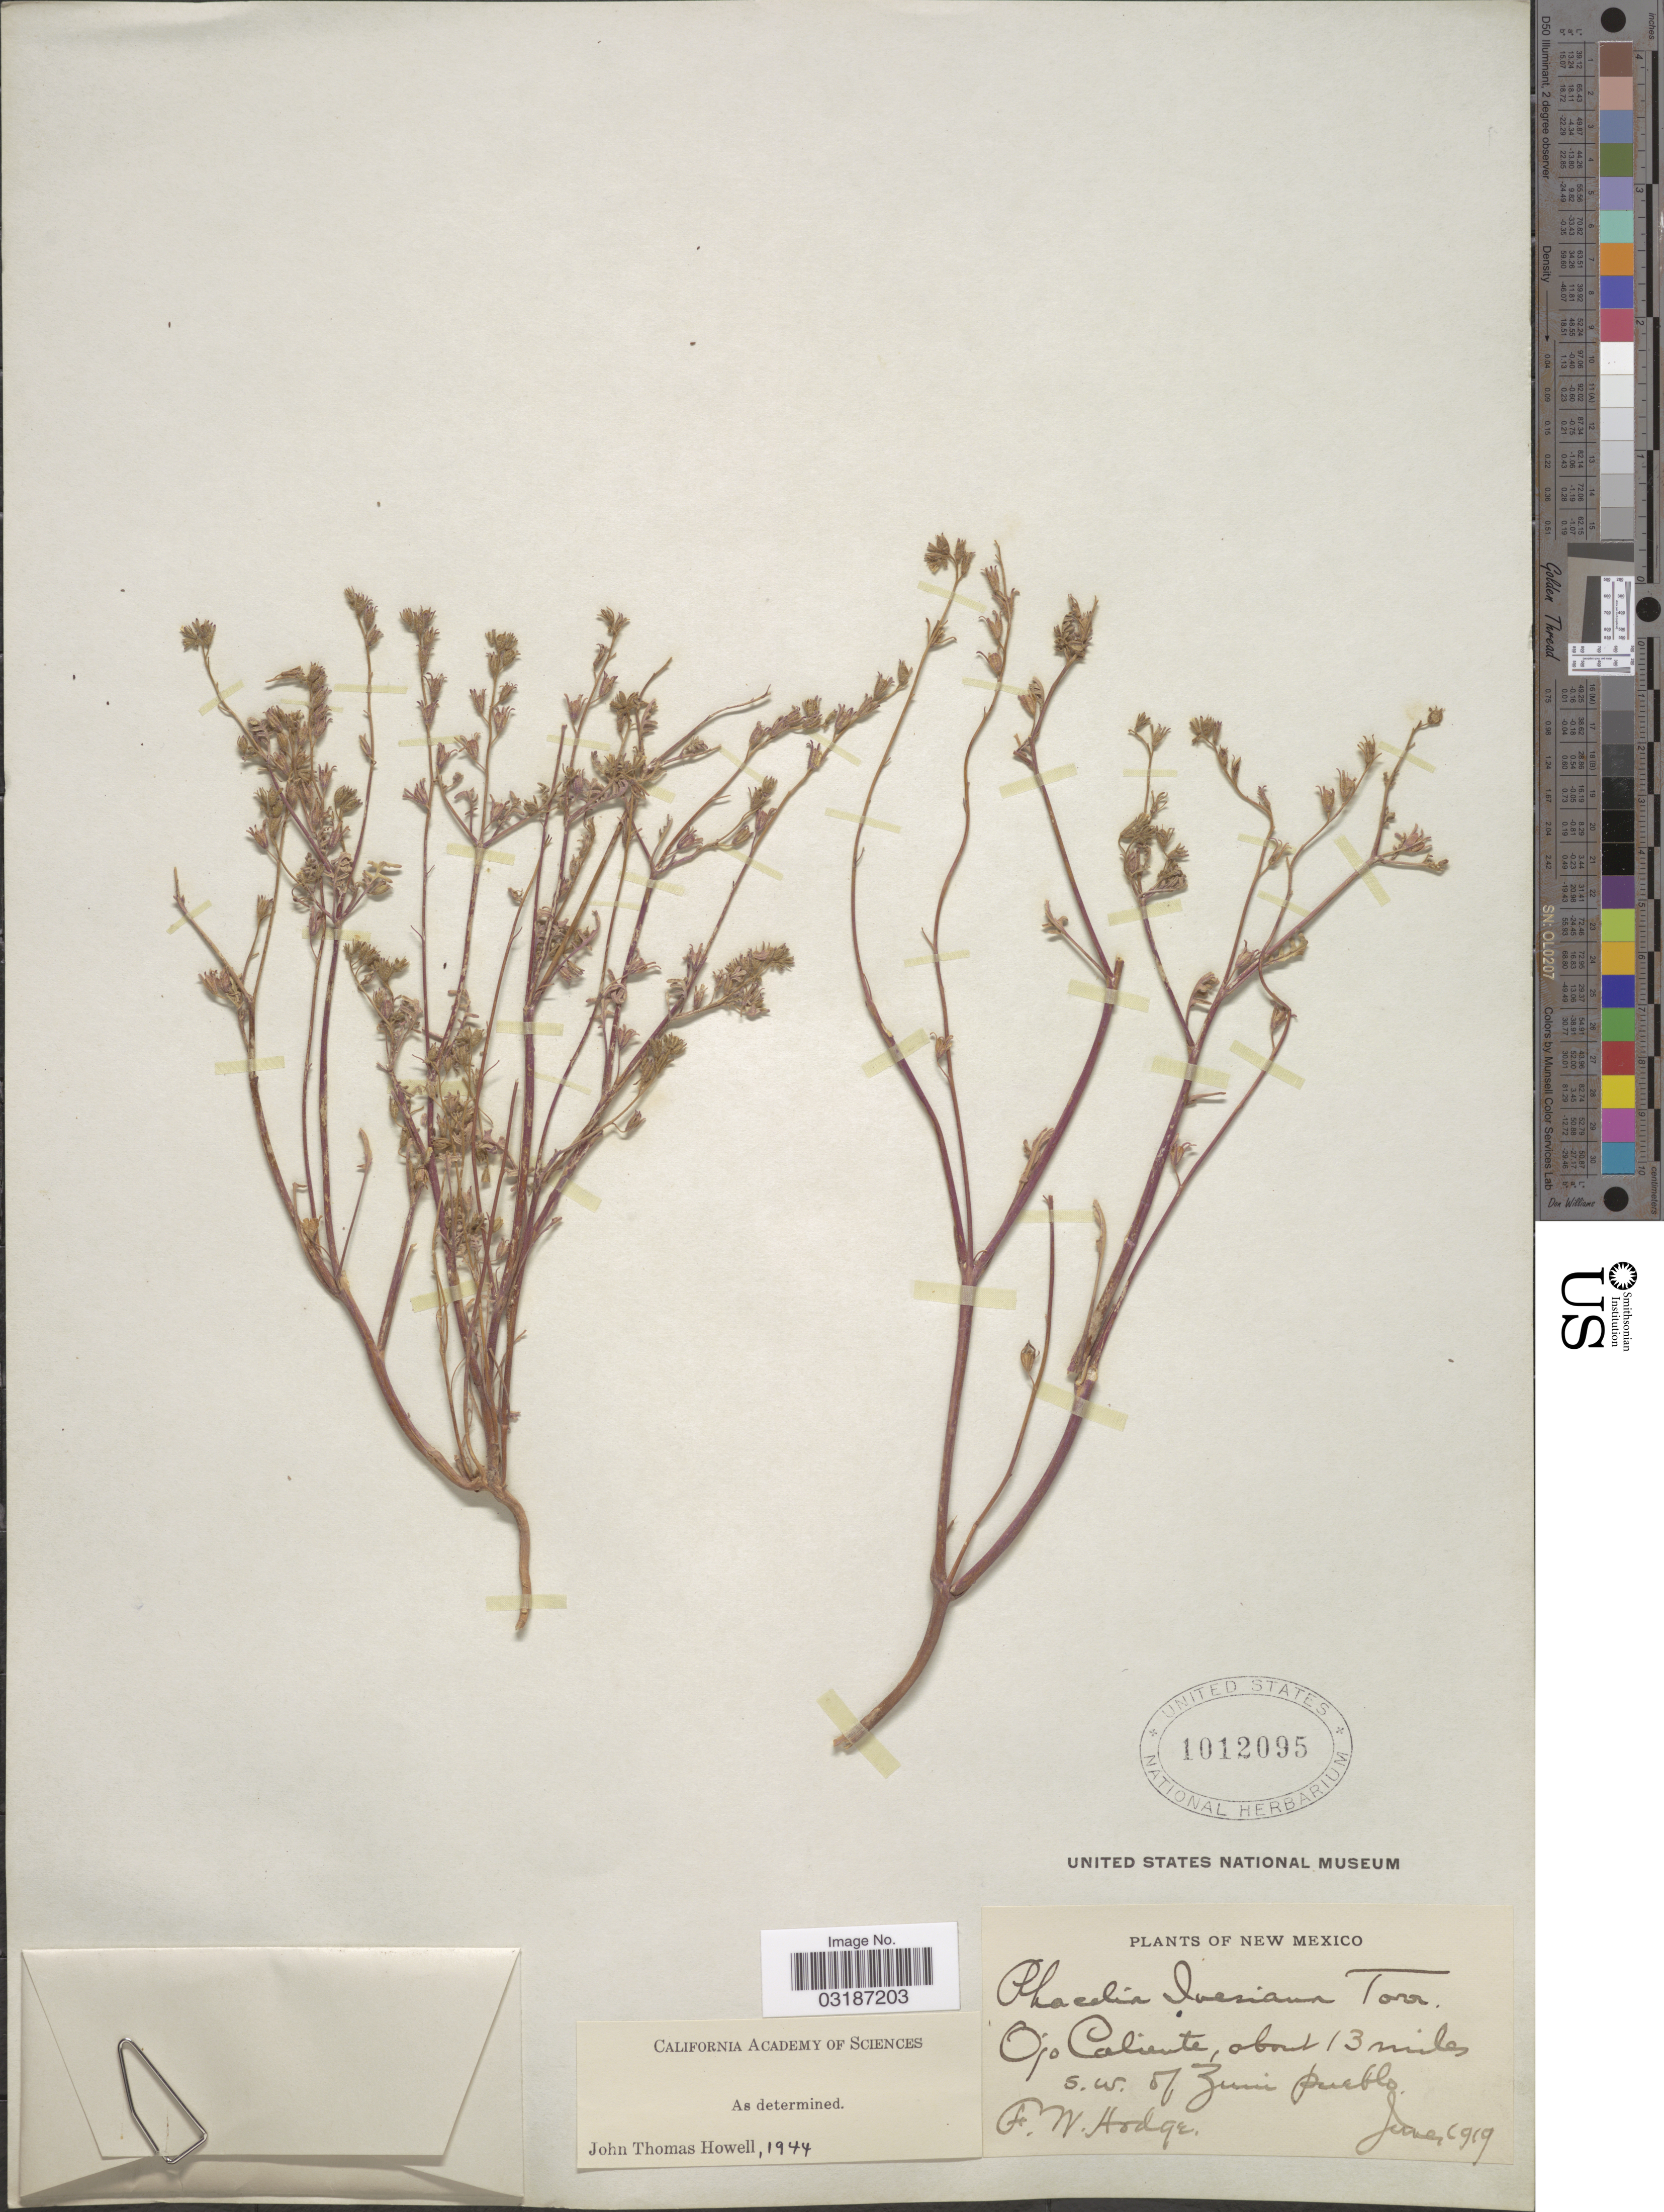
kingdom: Plantae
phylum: Tracheophyta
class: Magnoliopsida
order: Boraginales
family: Hydrophyllaceae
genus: Phacelia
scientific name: Phacelia ivesiana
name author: Torr.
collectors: F. Hodge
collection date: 1919-06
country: United States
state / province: New Mexico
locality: Ojo Caliente, about 13 miles s.w. of Zuni Pueblo.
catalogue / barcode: US 1012095